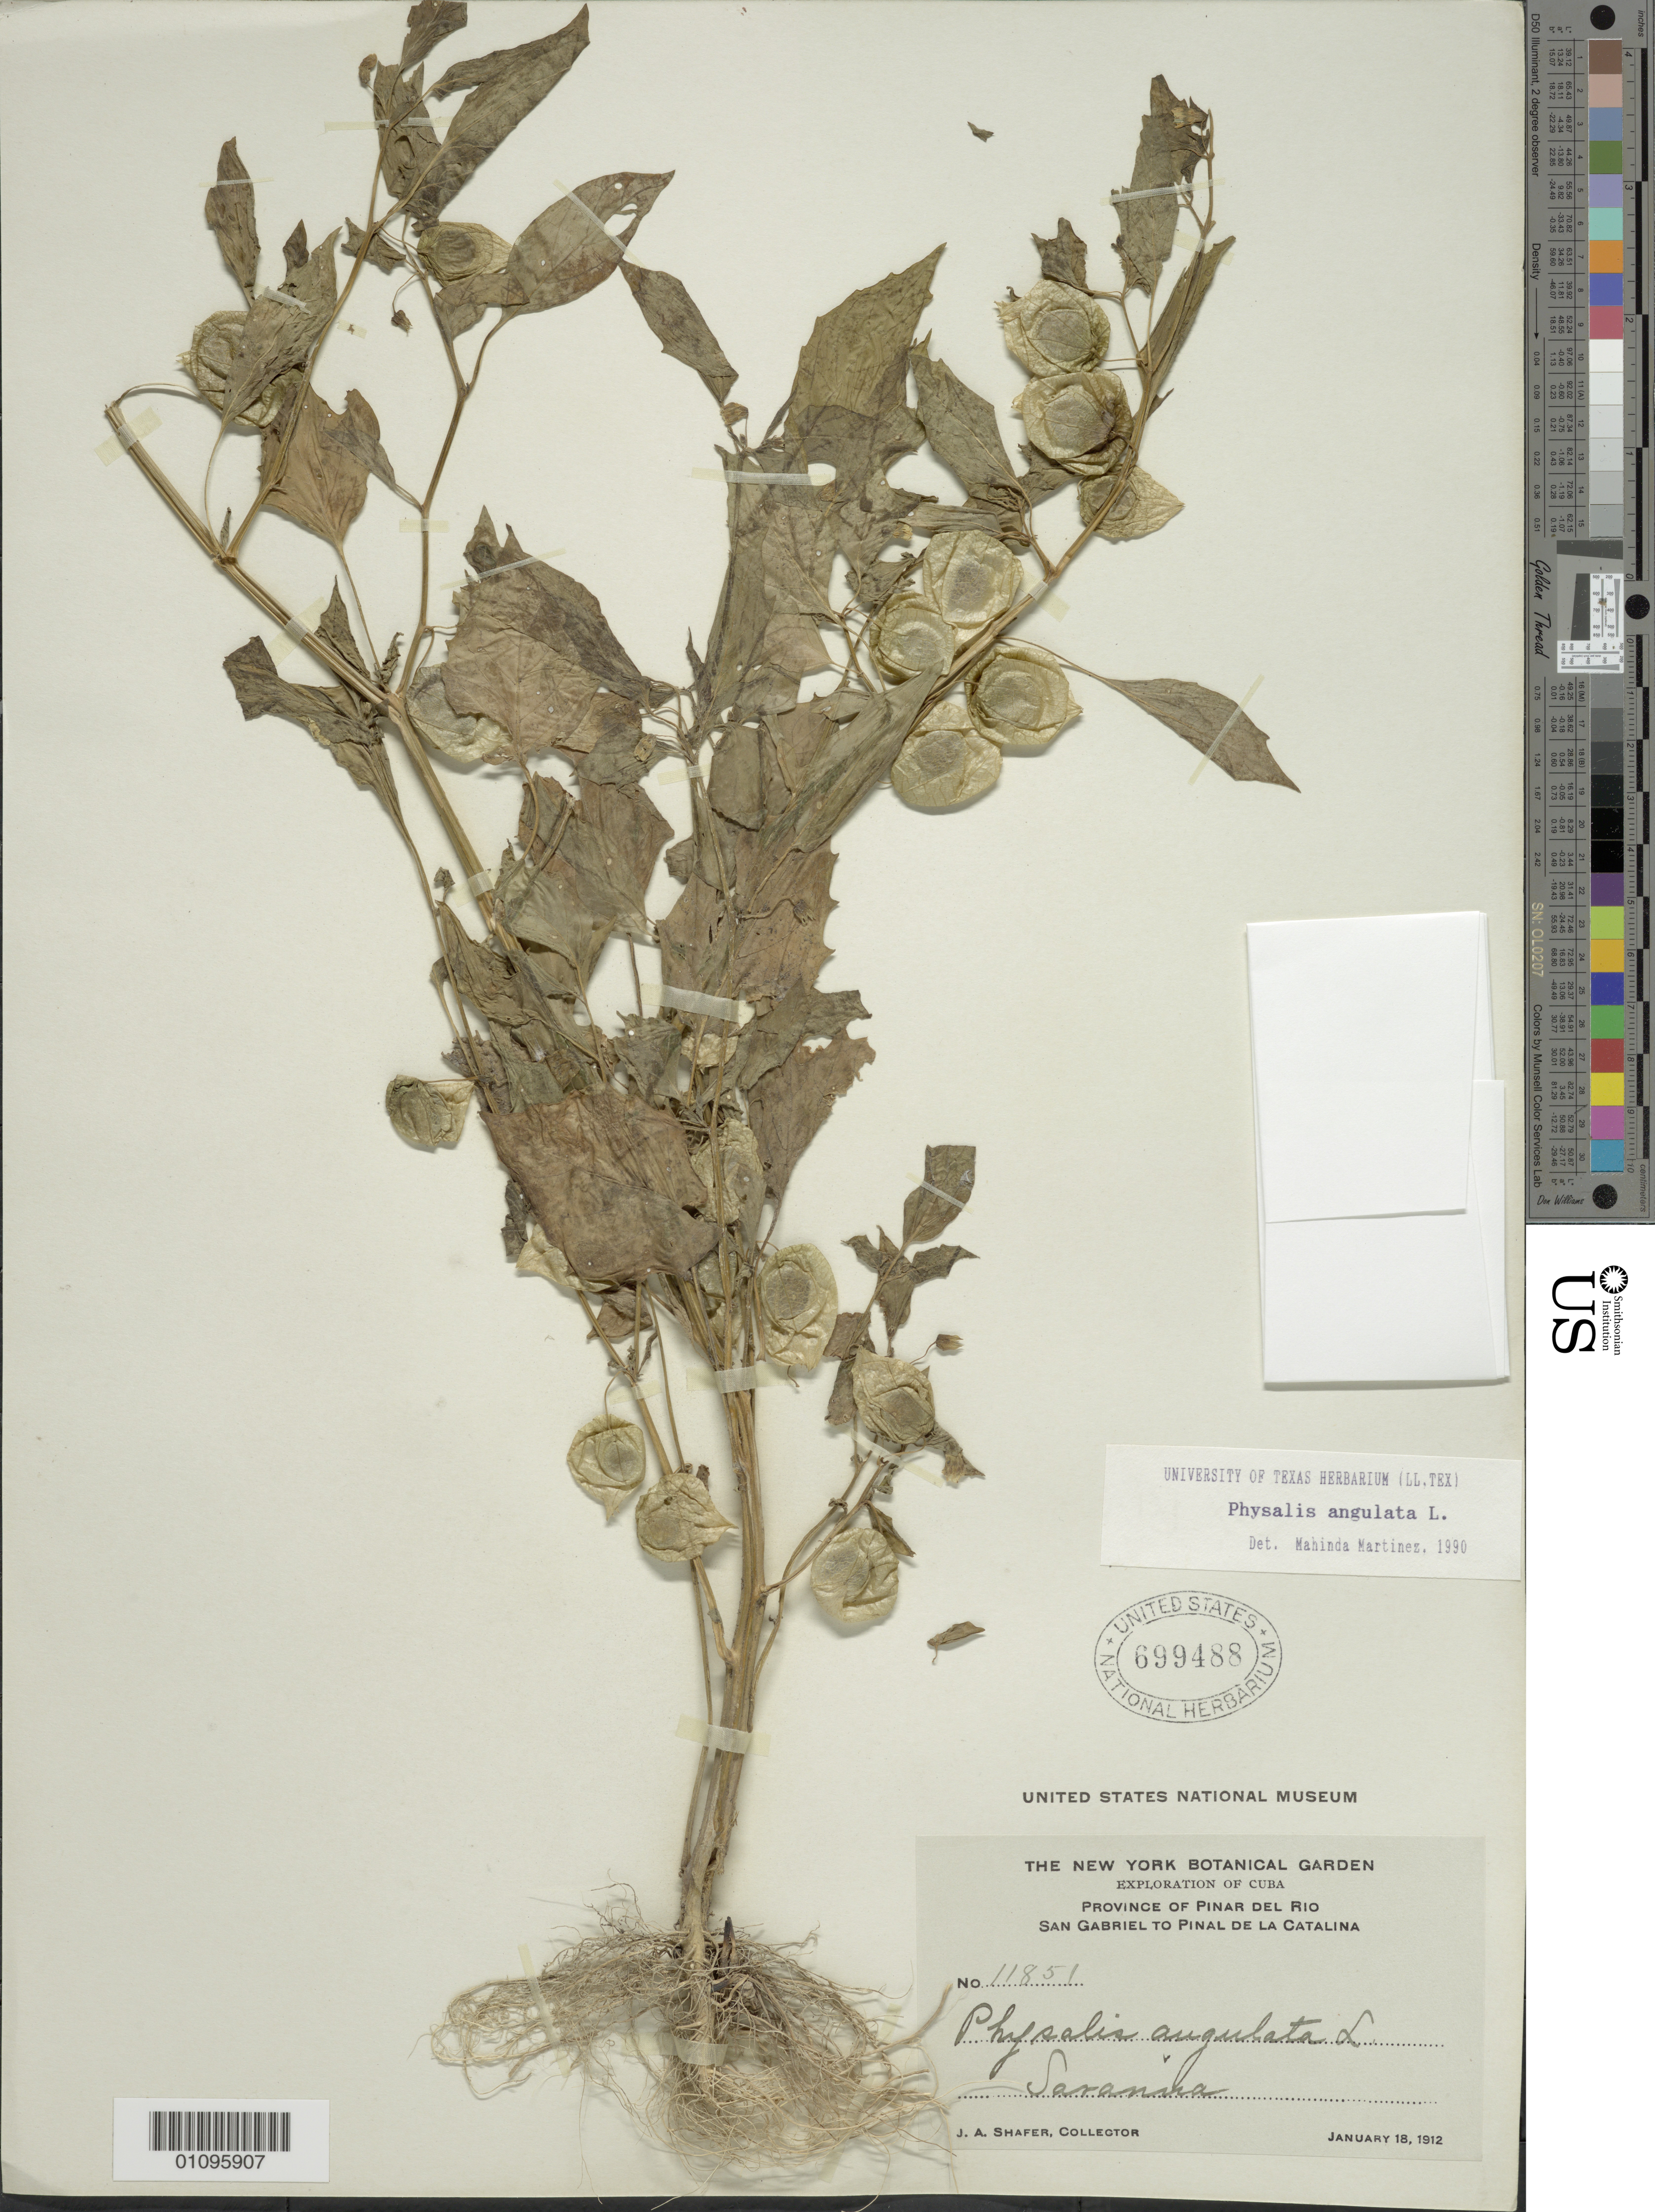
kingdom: Plantae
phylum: Tracheophyta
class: Magnoliopsida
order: Solanales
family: Solanaceae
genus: Physalis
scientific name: Physalis angulata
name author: L.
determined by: Martinez, M.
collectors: J. A. Shafer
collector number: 11851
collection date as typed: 18 Jan 1912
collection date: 1912-01-18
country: Cuba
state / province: Pinar del Río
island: Cuba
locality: San Gabriel to Pinal de la Catalina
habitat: Savanna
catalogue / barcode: US 699488